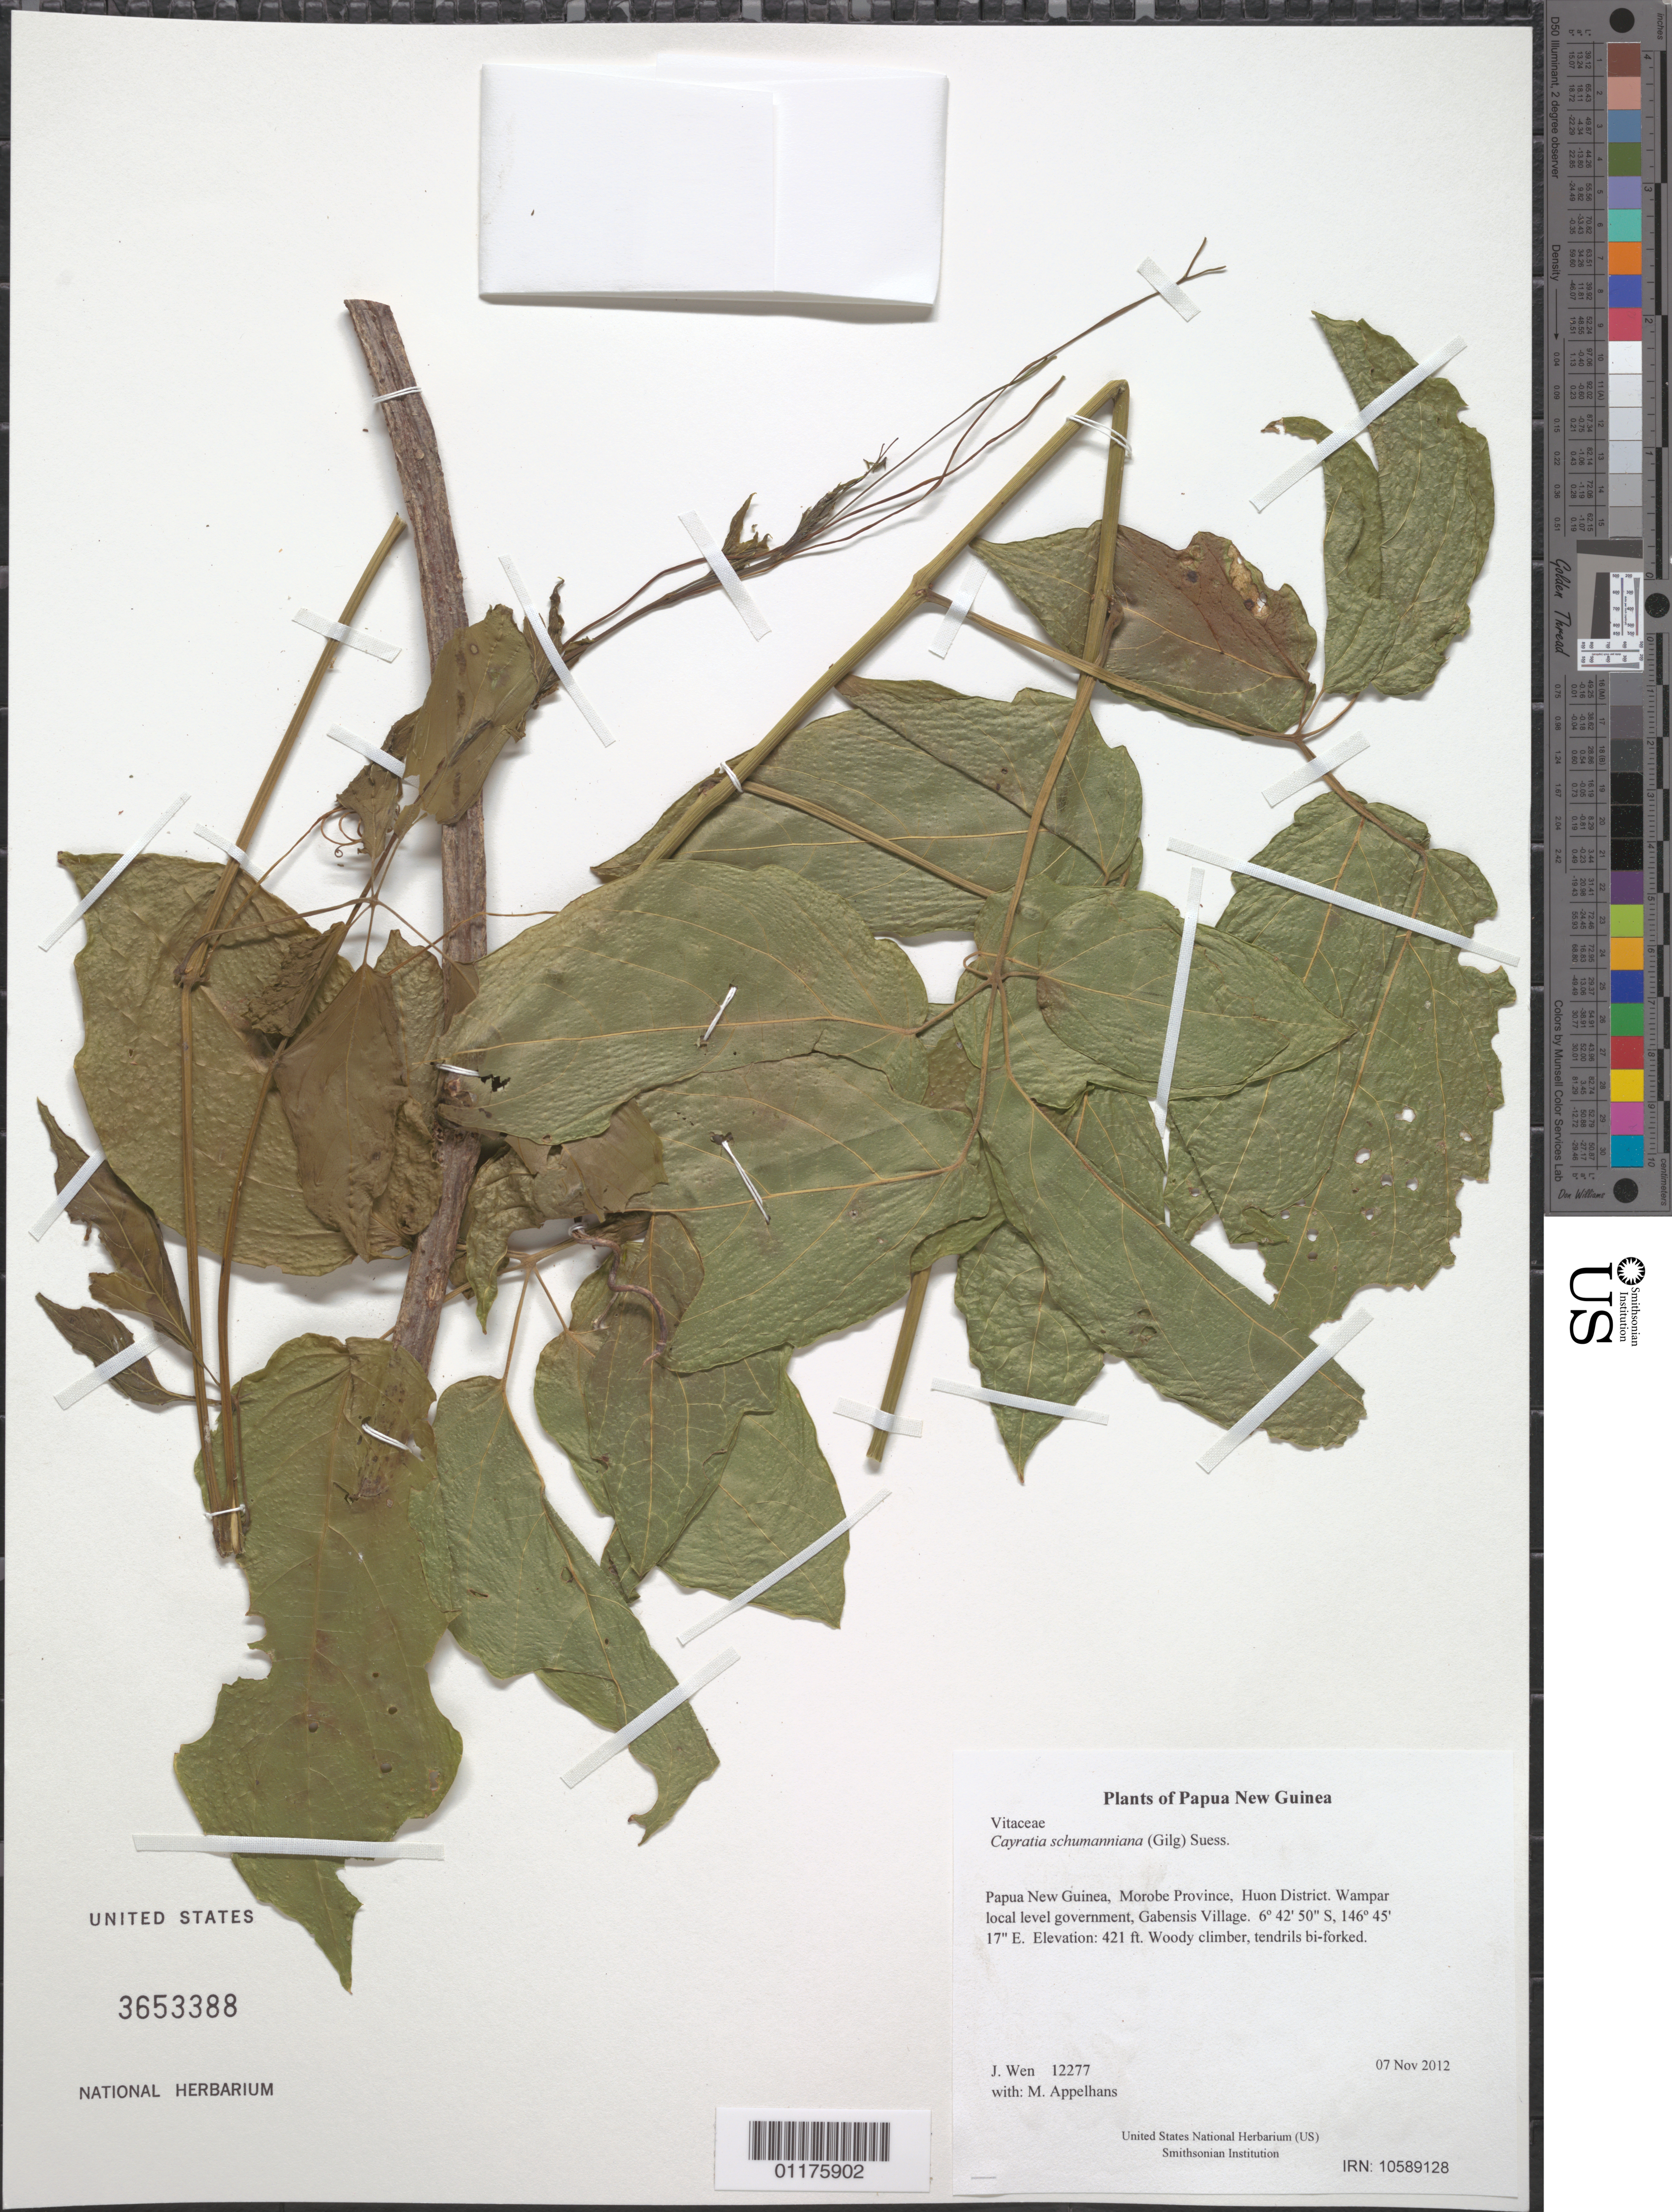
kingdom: Plantae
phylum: Tracheophyta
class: Magnoliopsida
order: Vitales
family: Vitaceae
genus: Cayratia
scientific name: Cayratia schumanniana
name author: (Gilg) Suess.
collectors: M. Appelhans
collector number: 12277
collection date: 2012-11-07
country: Papua New Guinea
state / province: Morobe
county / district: Huon District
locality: Wampar local level government, Gabensis Village.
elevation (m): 128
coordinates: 6 42.833 S, 146 45.291 E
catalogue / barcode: US 3653388